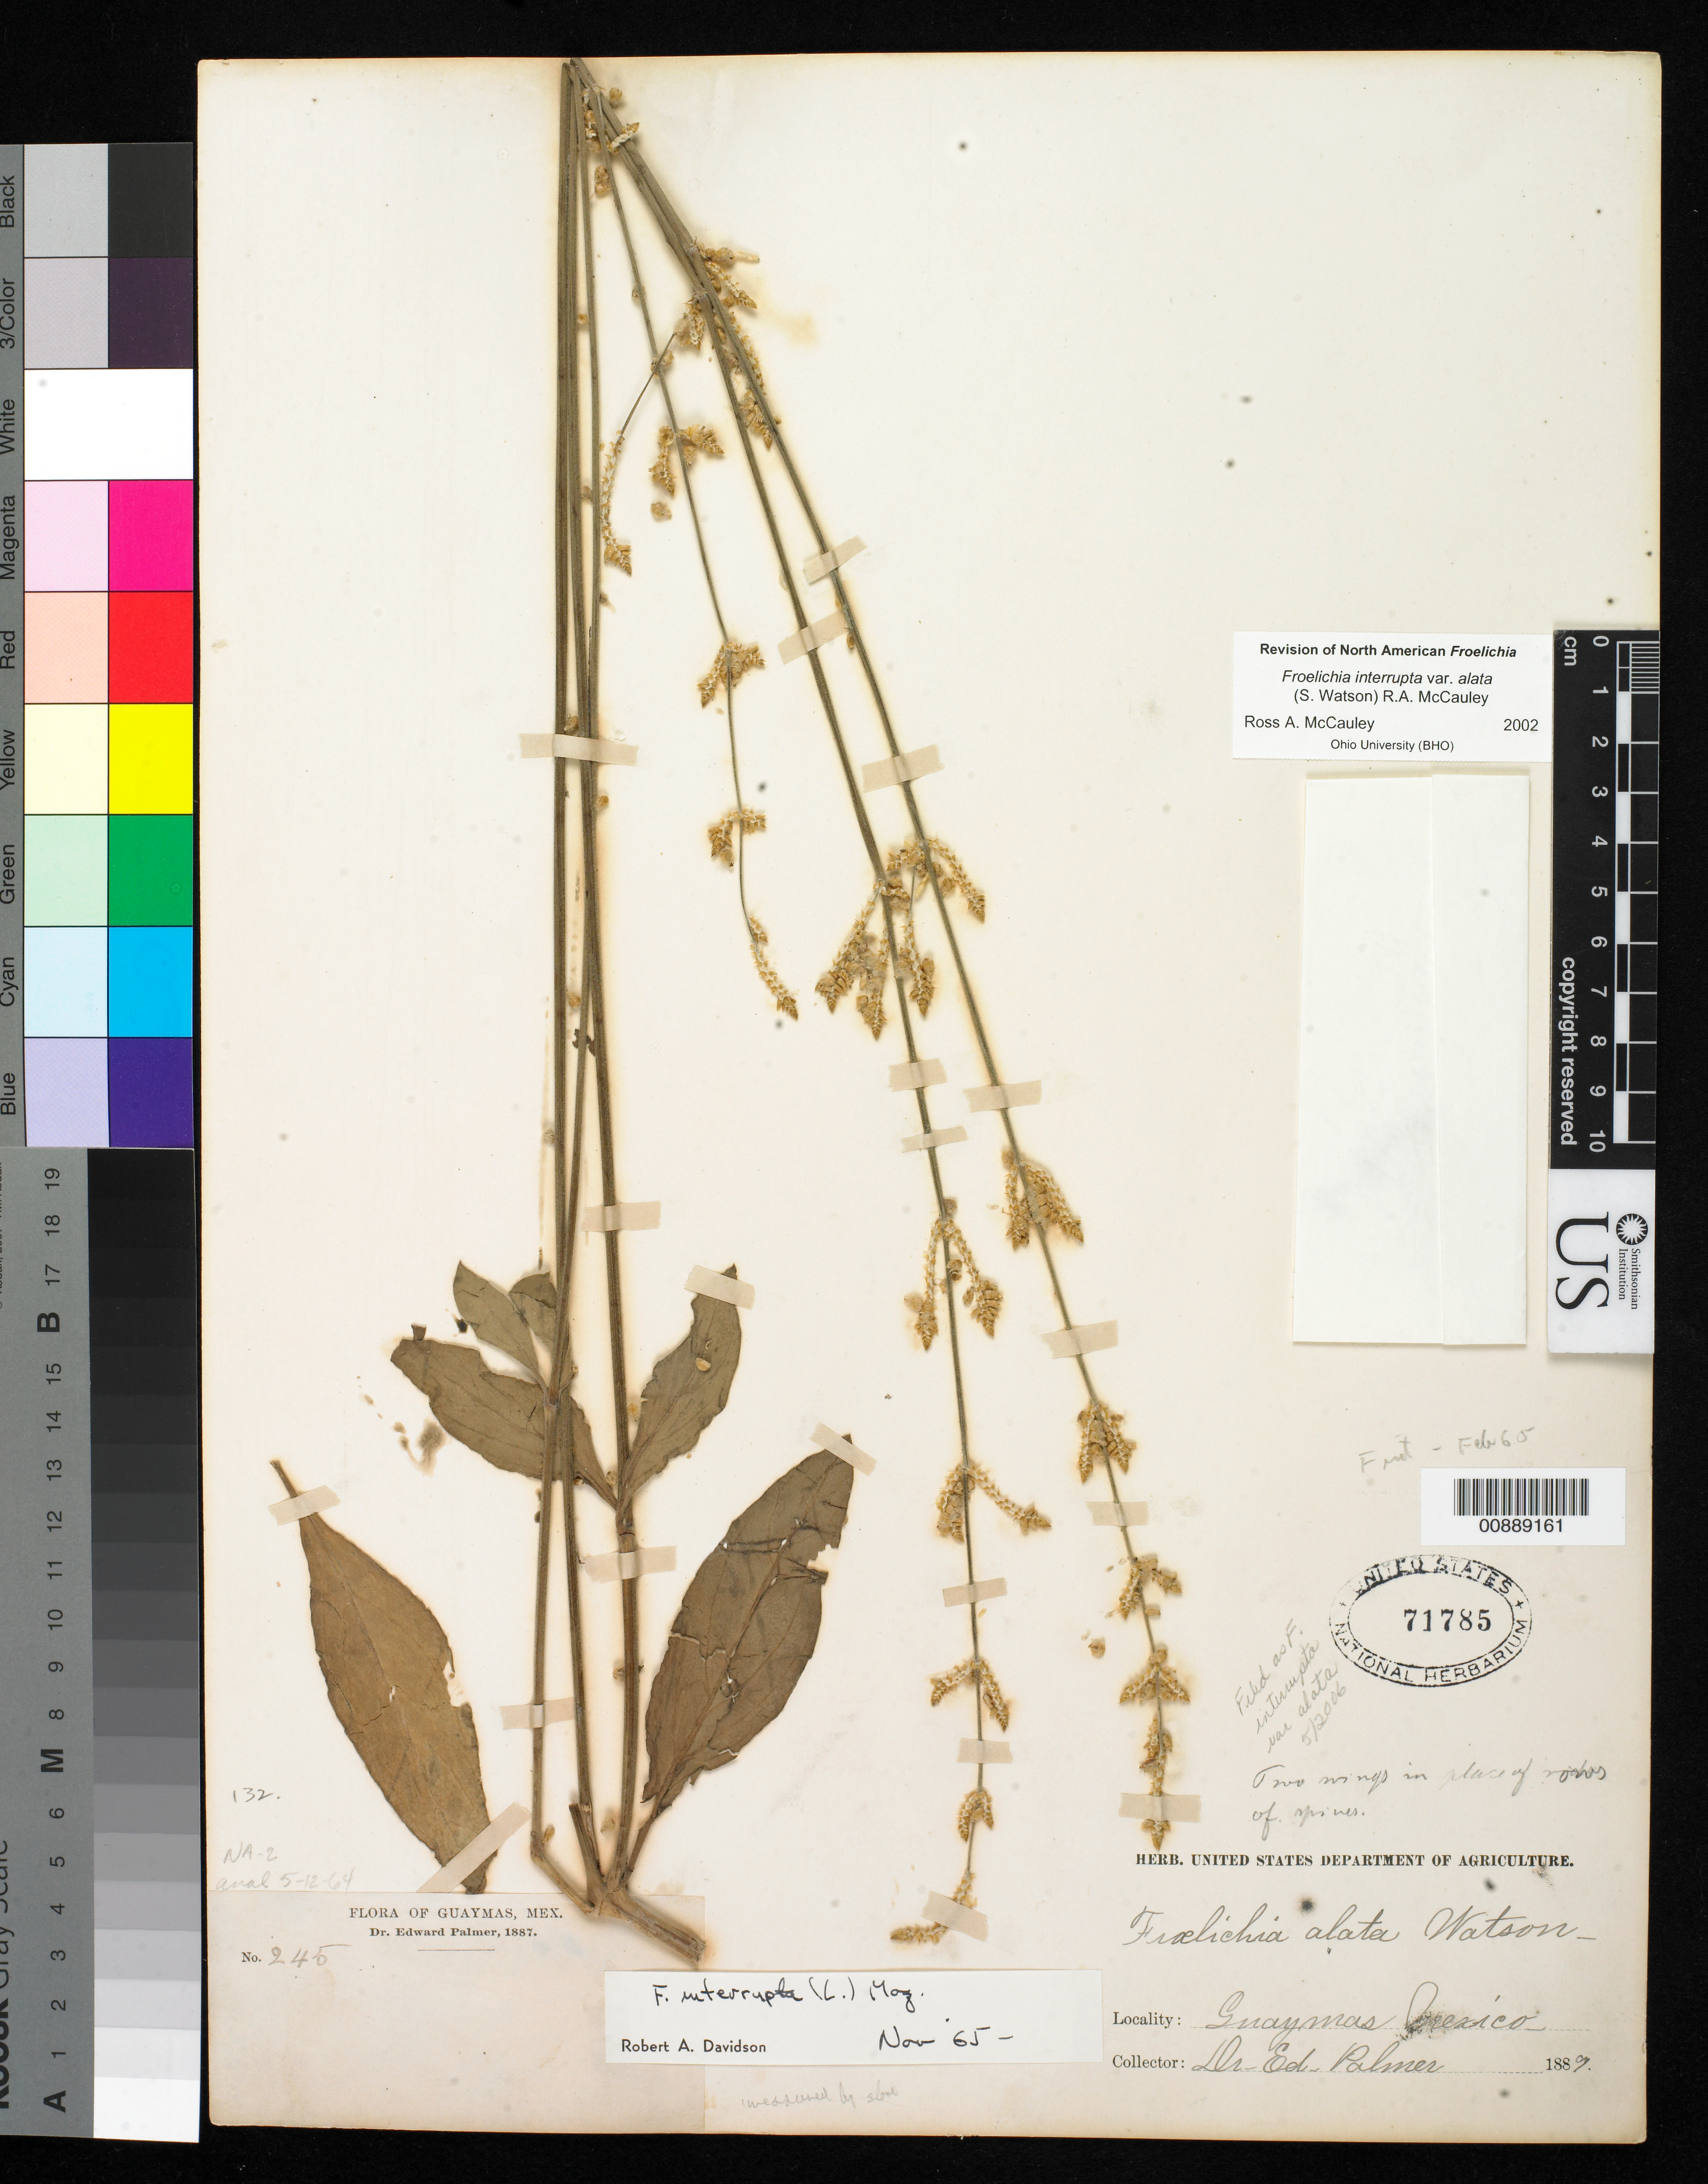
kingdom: Plantae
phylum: Tracheophyta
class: Magnoliopsida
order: Caryophyllales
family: Amaranthaceae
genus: Froelichia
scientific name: Froelichia interrupta var. alata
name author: (S. Watson) R.A. McCauley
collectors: E. Palmer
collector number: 245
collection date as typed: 1887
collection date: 1887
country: Mexico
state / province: Sonora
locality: Guaymas, Sonora.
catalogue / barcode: US 71785